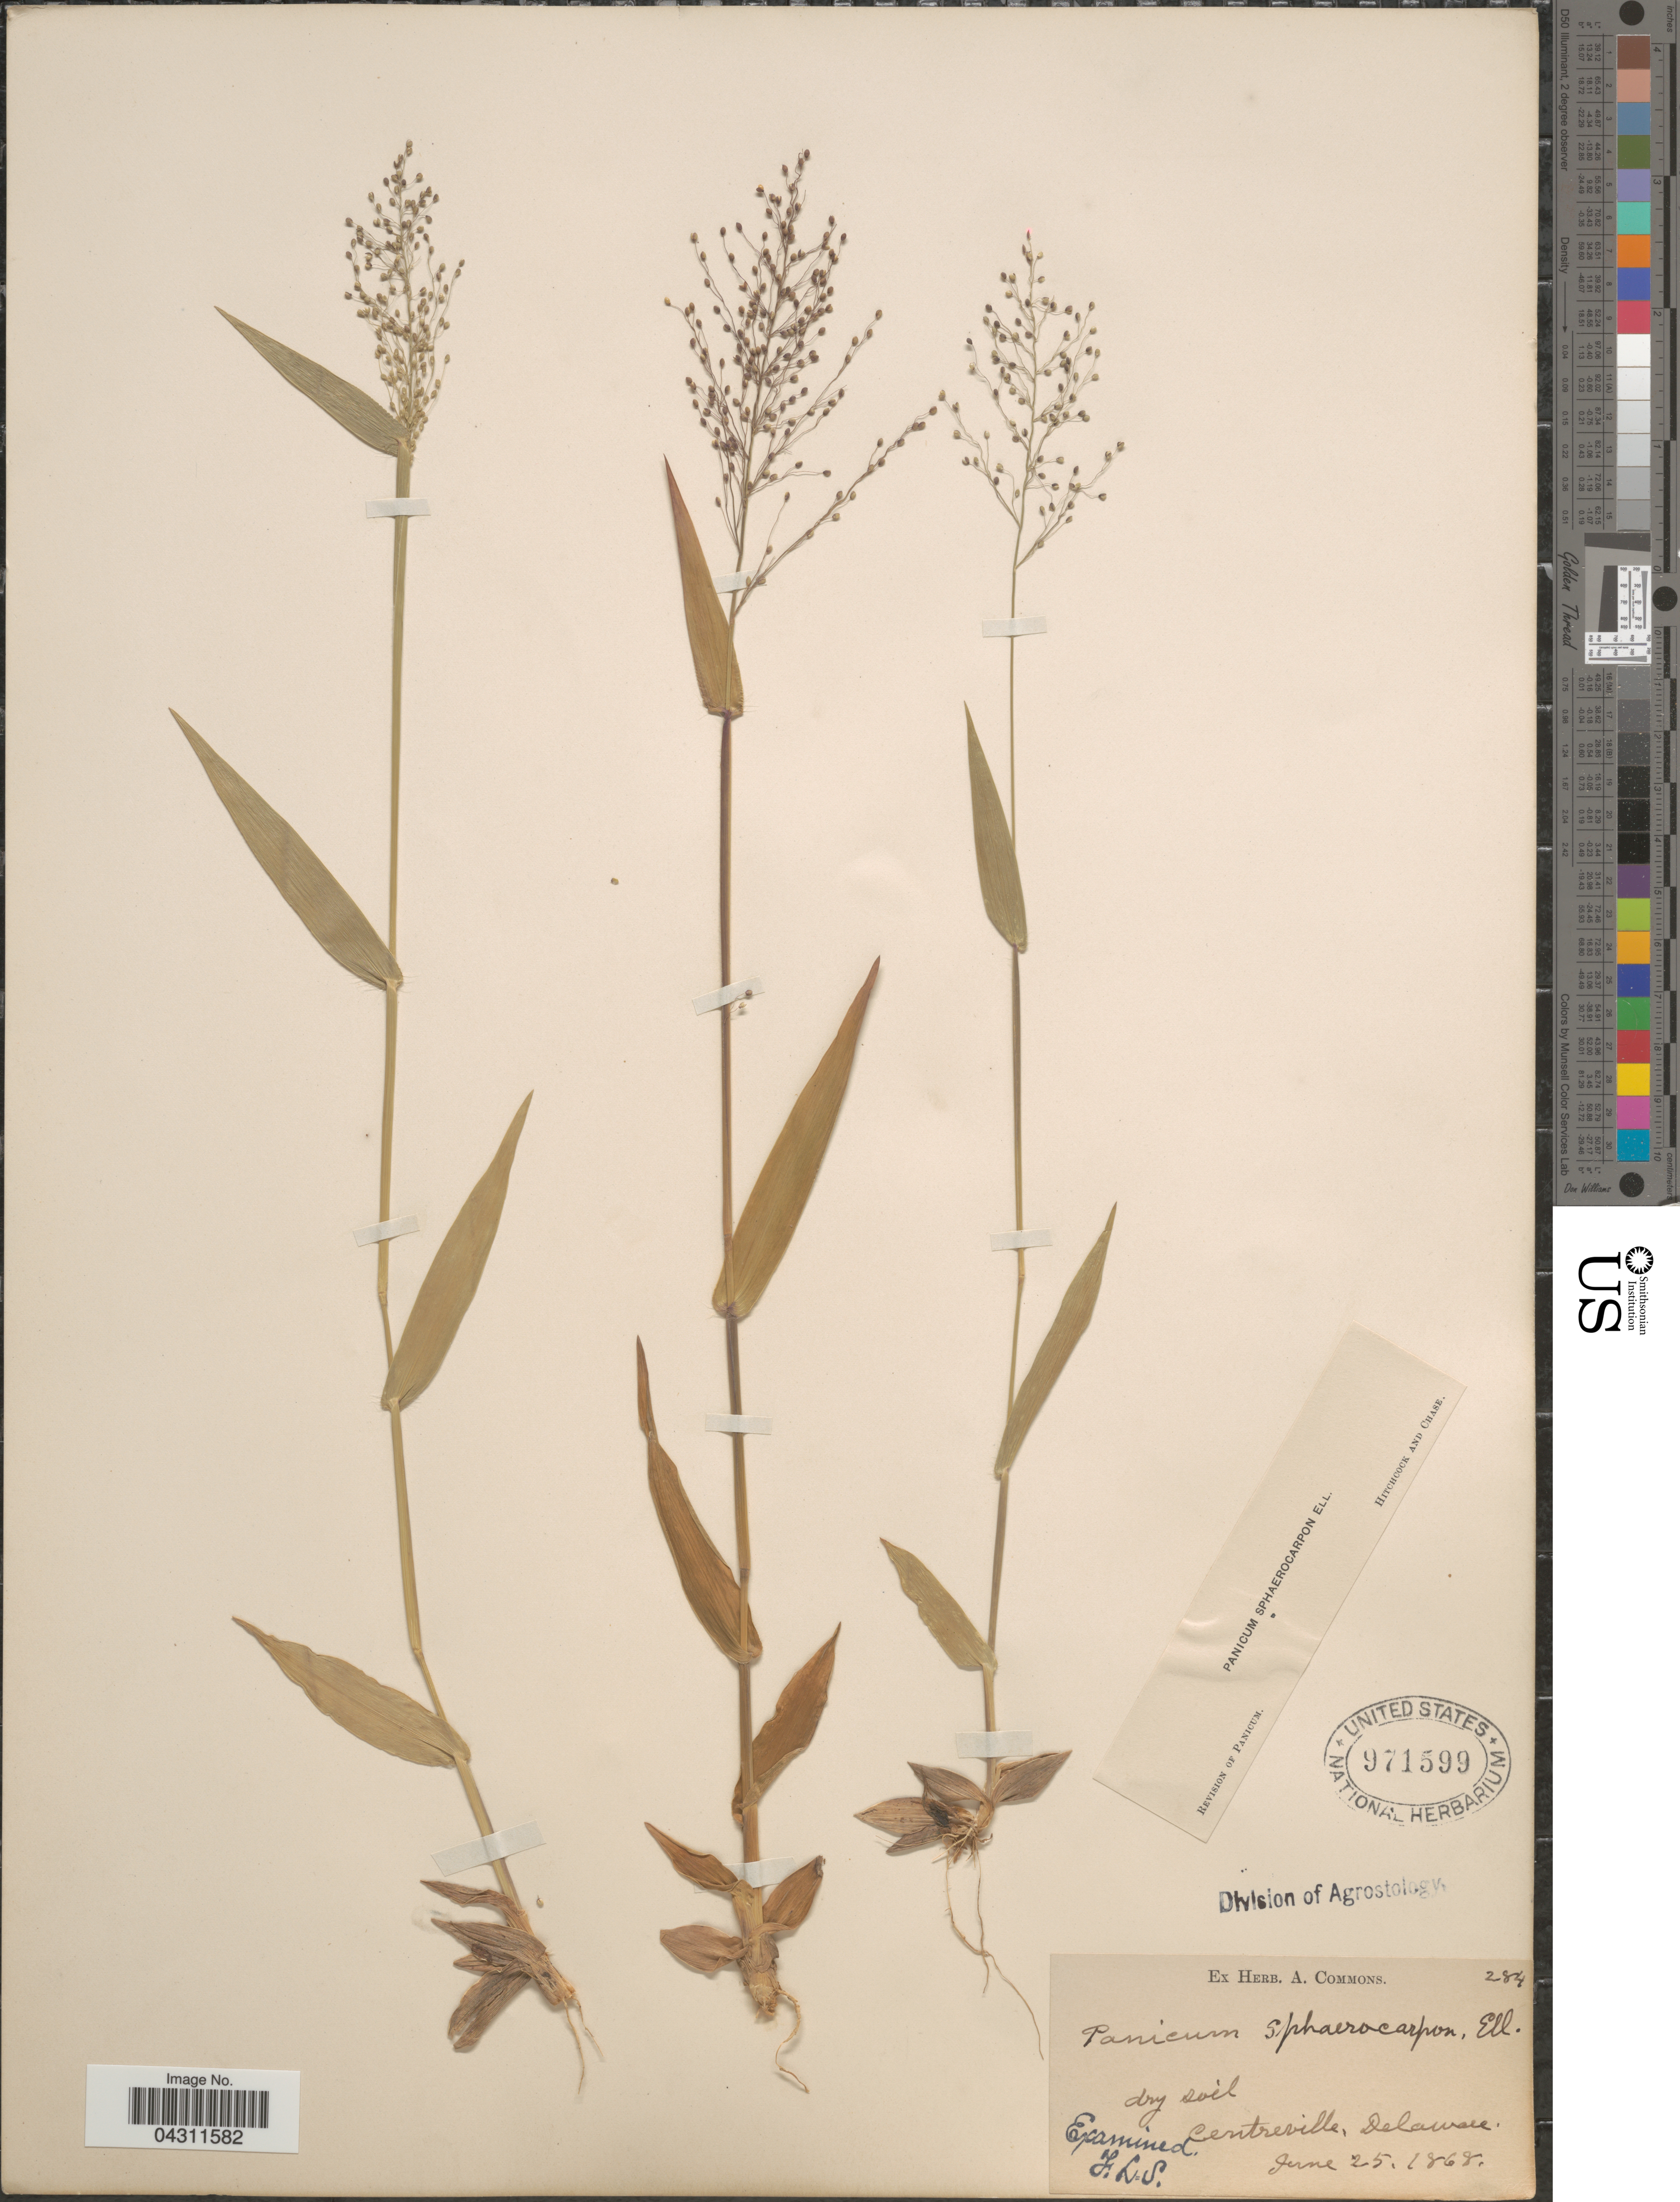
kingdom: Plantae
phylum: Tracheophyta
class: Liliopsida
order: Poales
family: Poaceae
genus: Dichanthelium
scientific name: Dichanthelium strigosum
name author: (Muhl. ex Elliott) Freckmann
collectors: ex herb. A. Commons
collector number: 284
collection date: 1868-06-25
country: United States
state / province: Delaware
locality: Dry soil. Centreville.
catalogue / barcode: US 971599